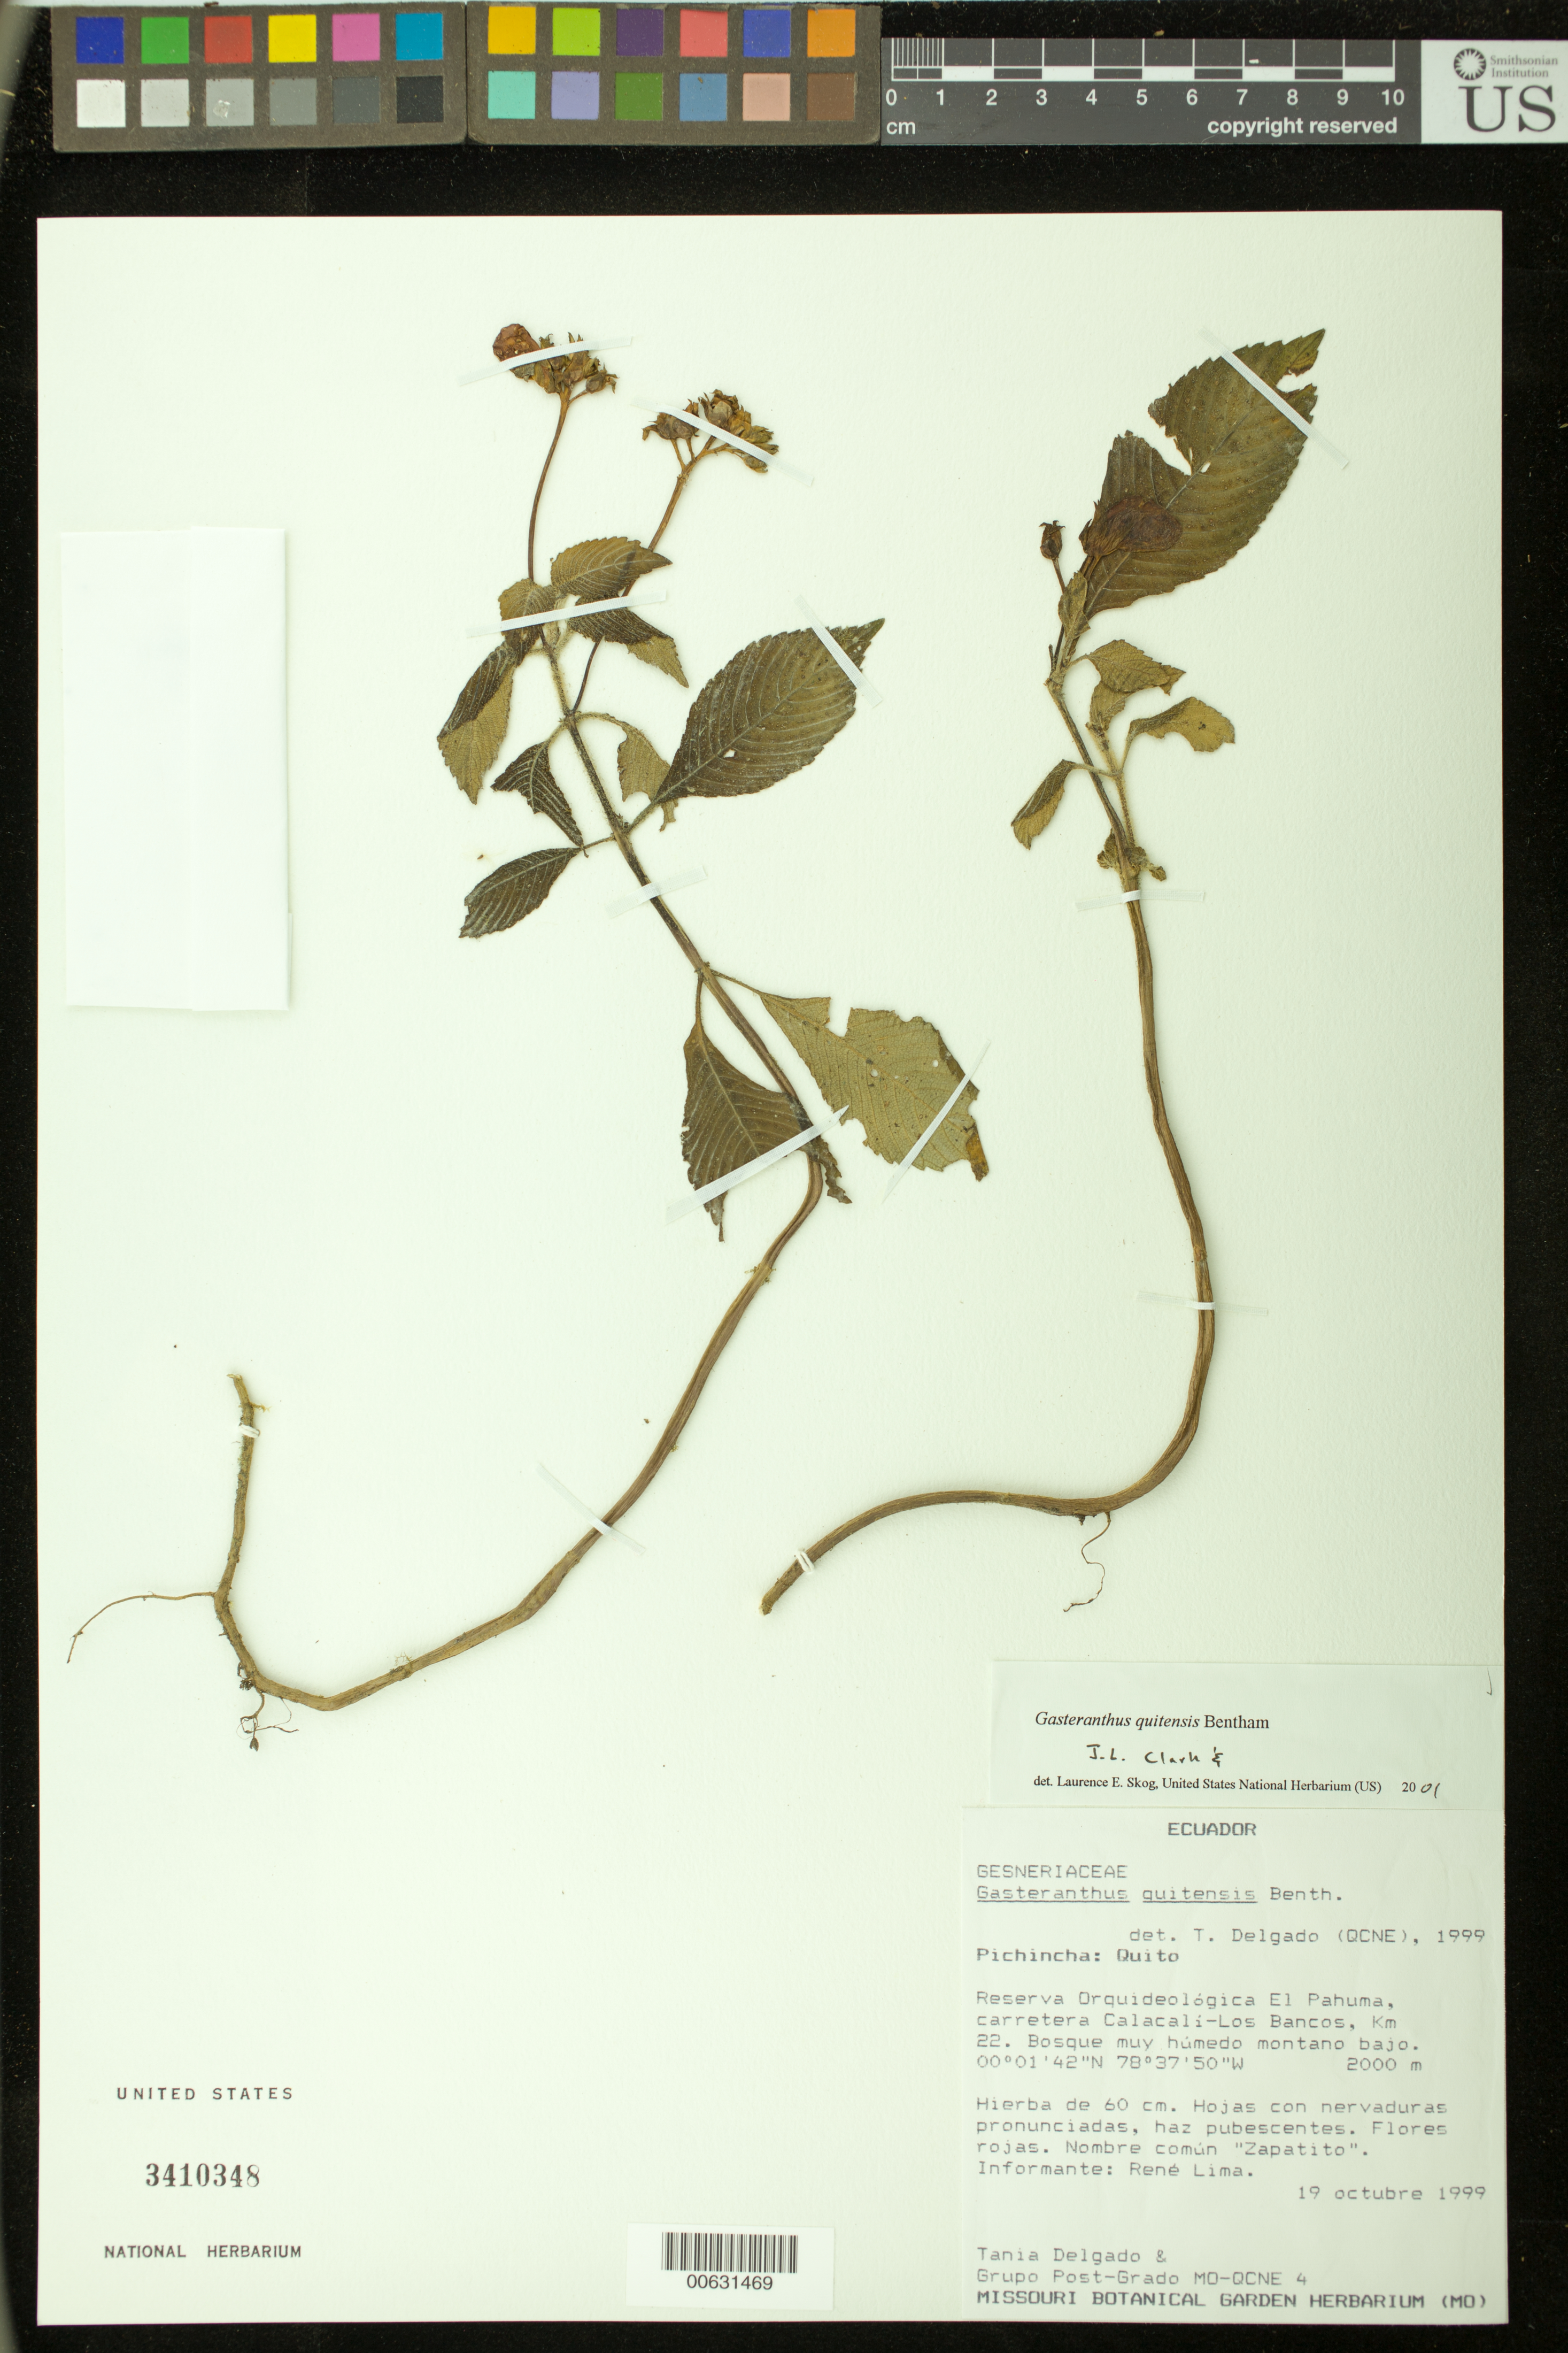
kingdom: Plantae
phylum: Tracheophyta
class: Magnoliopsida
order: Lamiales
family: Gesneriaceae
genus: Gasteranthus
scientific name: Gasteranthus quitensis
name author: Benth.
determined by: Clark, J. L.; Skog, Laurence E.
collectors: T. Delgado & Grupo Post-Grado MO-QCNE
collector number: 4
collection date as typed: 19 Oct 1999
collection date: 1999-10-19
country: Ecuador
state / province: Pichincha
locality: Quito; Reserva Orquideológica El Pahuma, Carretera Calacalí-Los Bancos, km 22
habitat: Bosque muy húmedo, montano bajo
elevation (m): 2000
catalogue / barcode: US 3410348